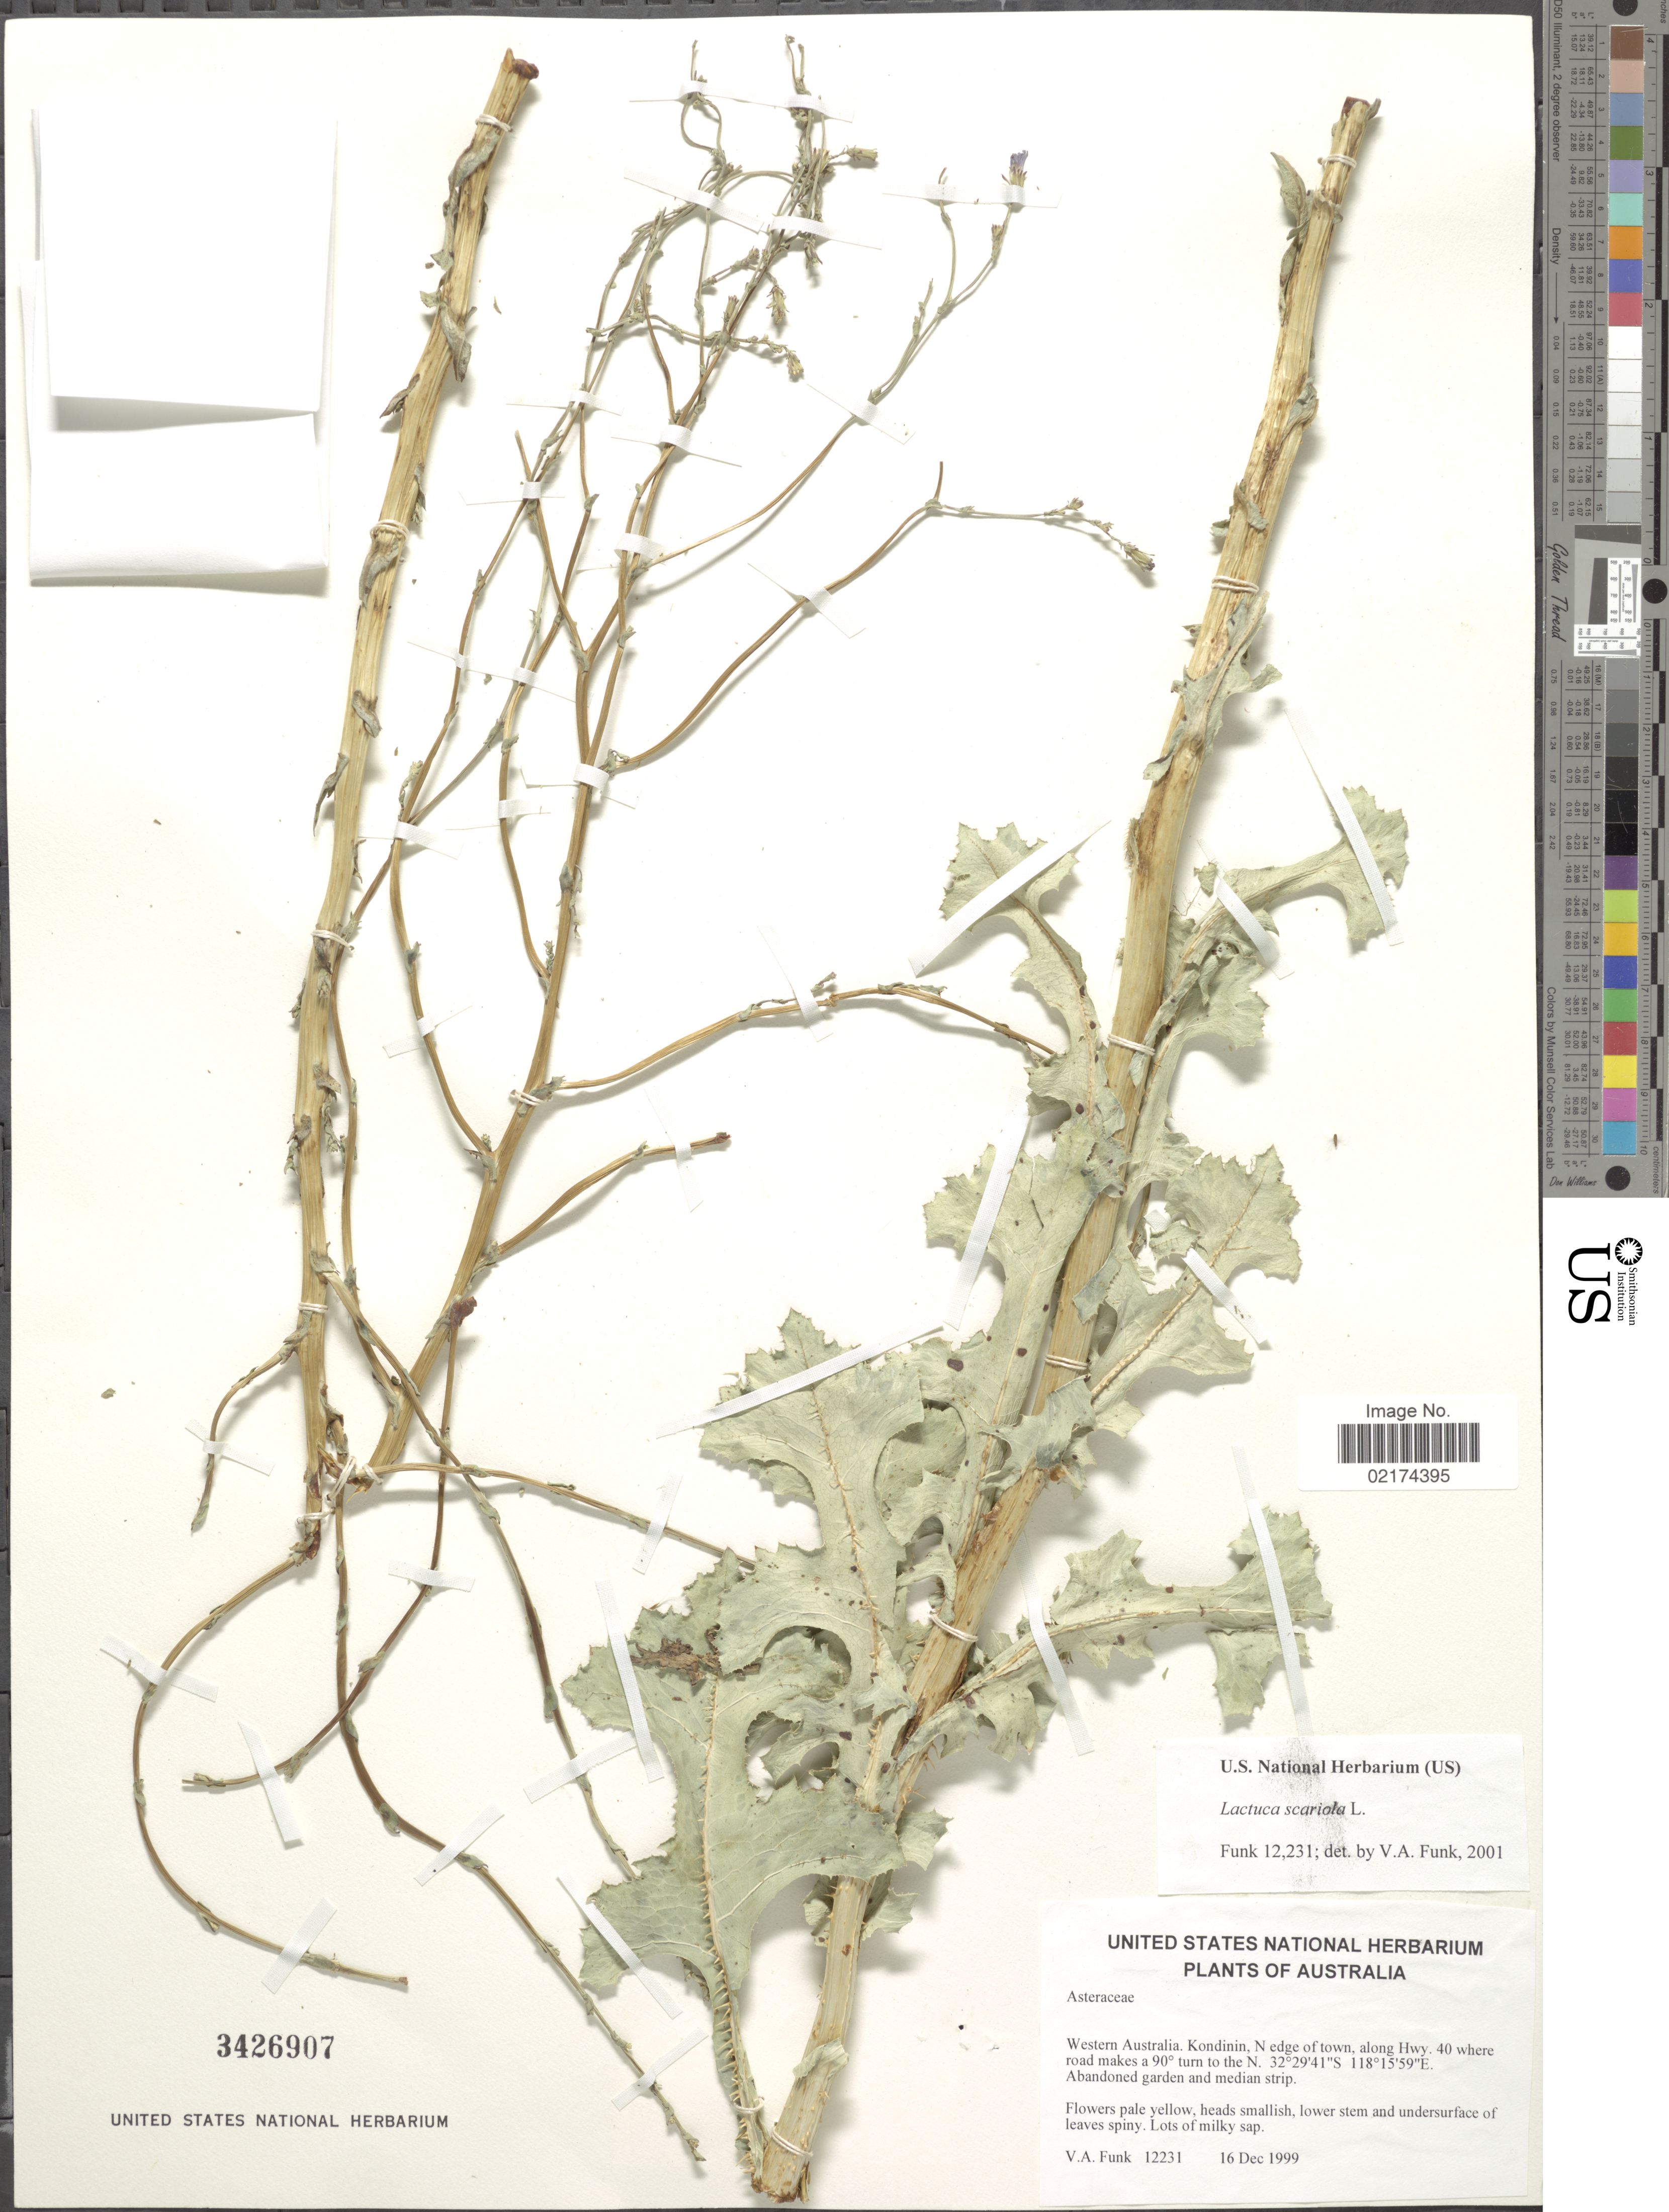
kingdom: Plantae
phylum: Tracheophyta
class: Magnoliopsida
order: Asterales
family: Asteraceae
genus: Lactuca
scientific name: Lactuca serriola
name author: L.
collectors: V. Funk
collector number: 12231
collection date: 1999-12-16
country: Australia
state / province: Western Australia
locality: Kondinin, N edge of town, along Hwy. 40 where road makes a 90° turn to N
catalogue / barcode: US 3426907